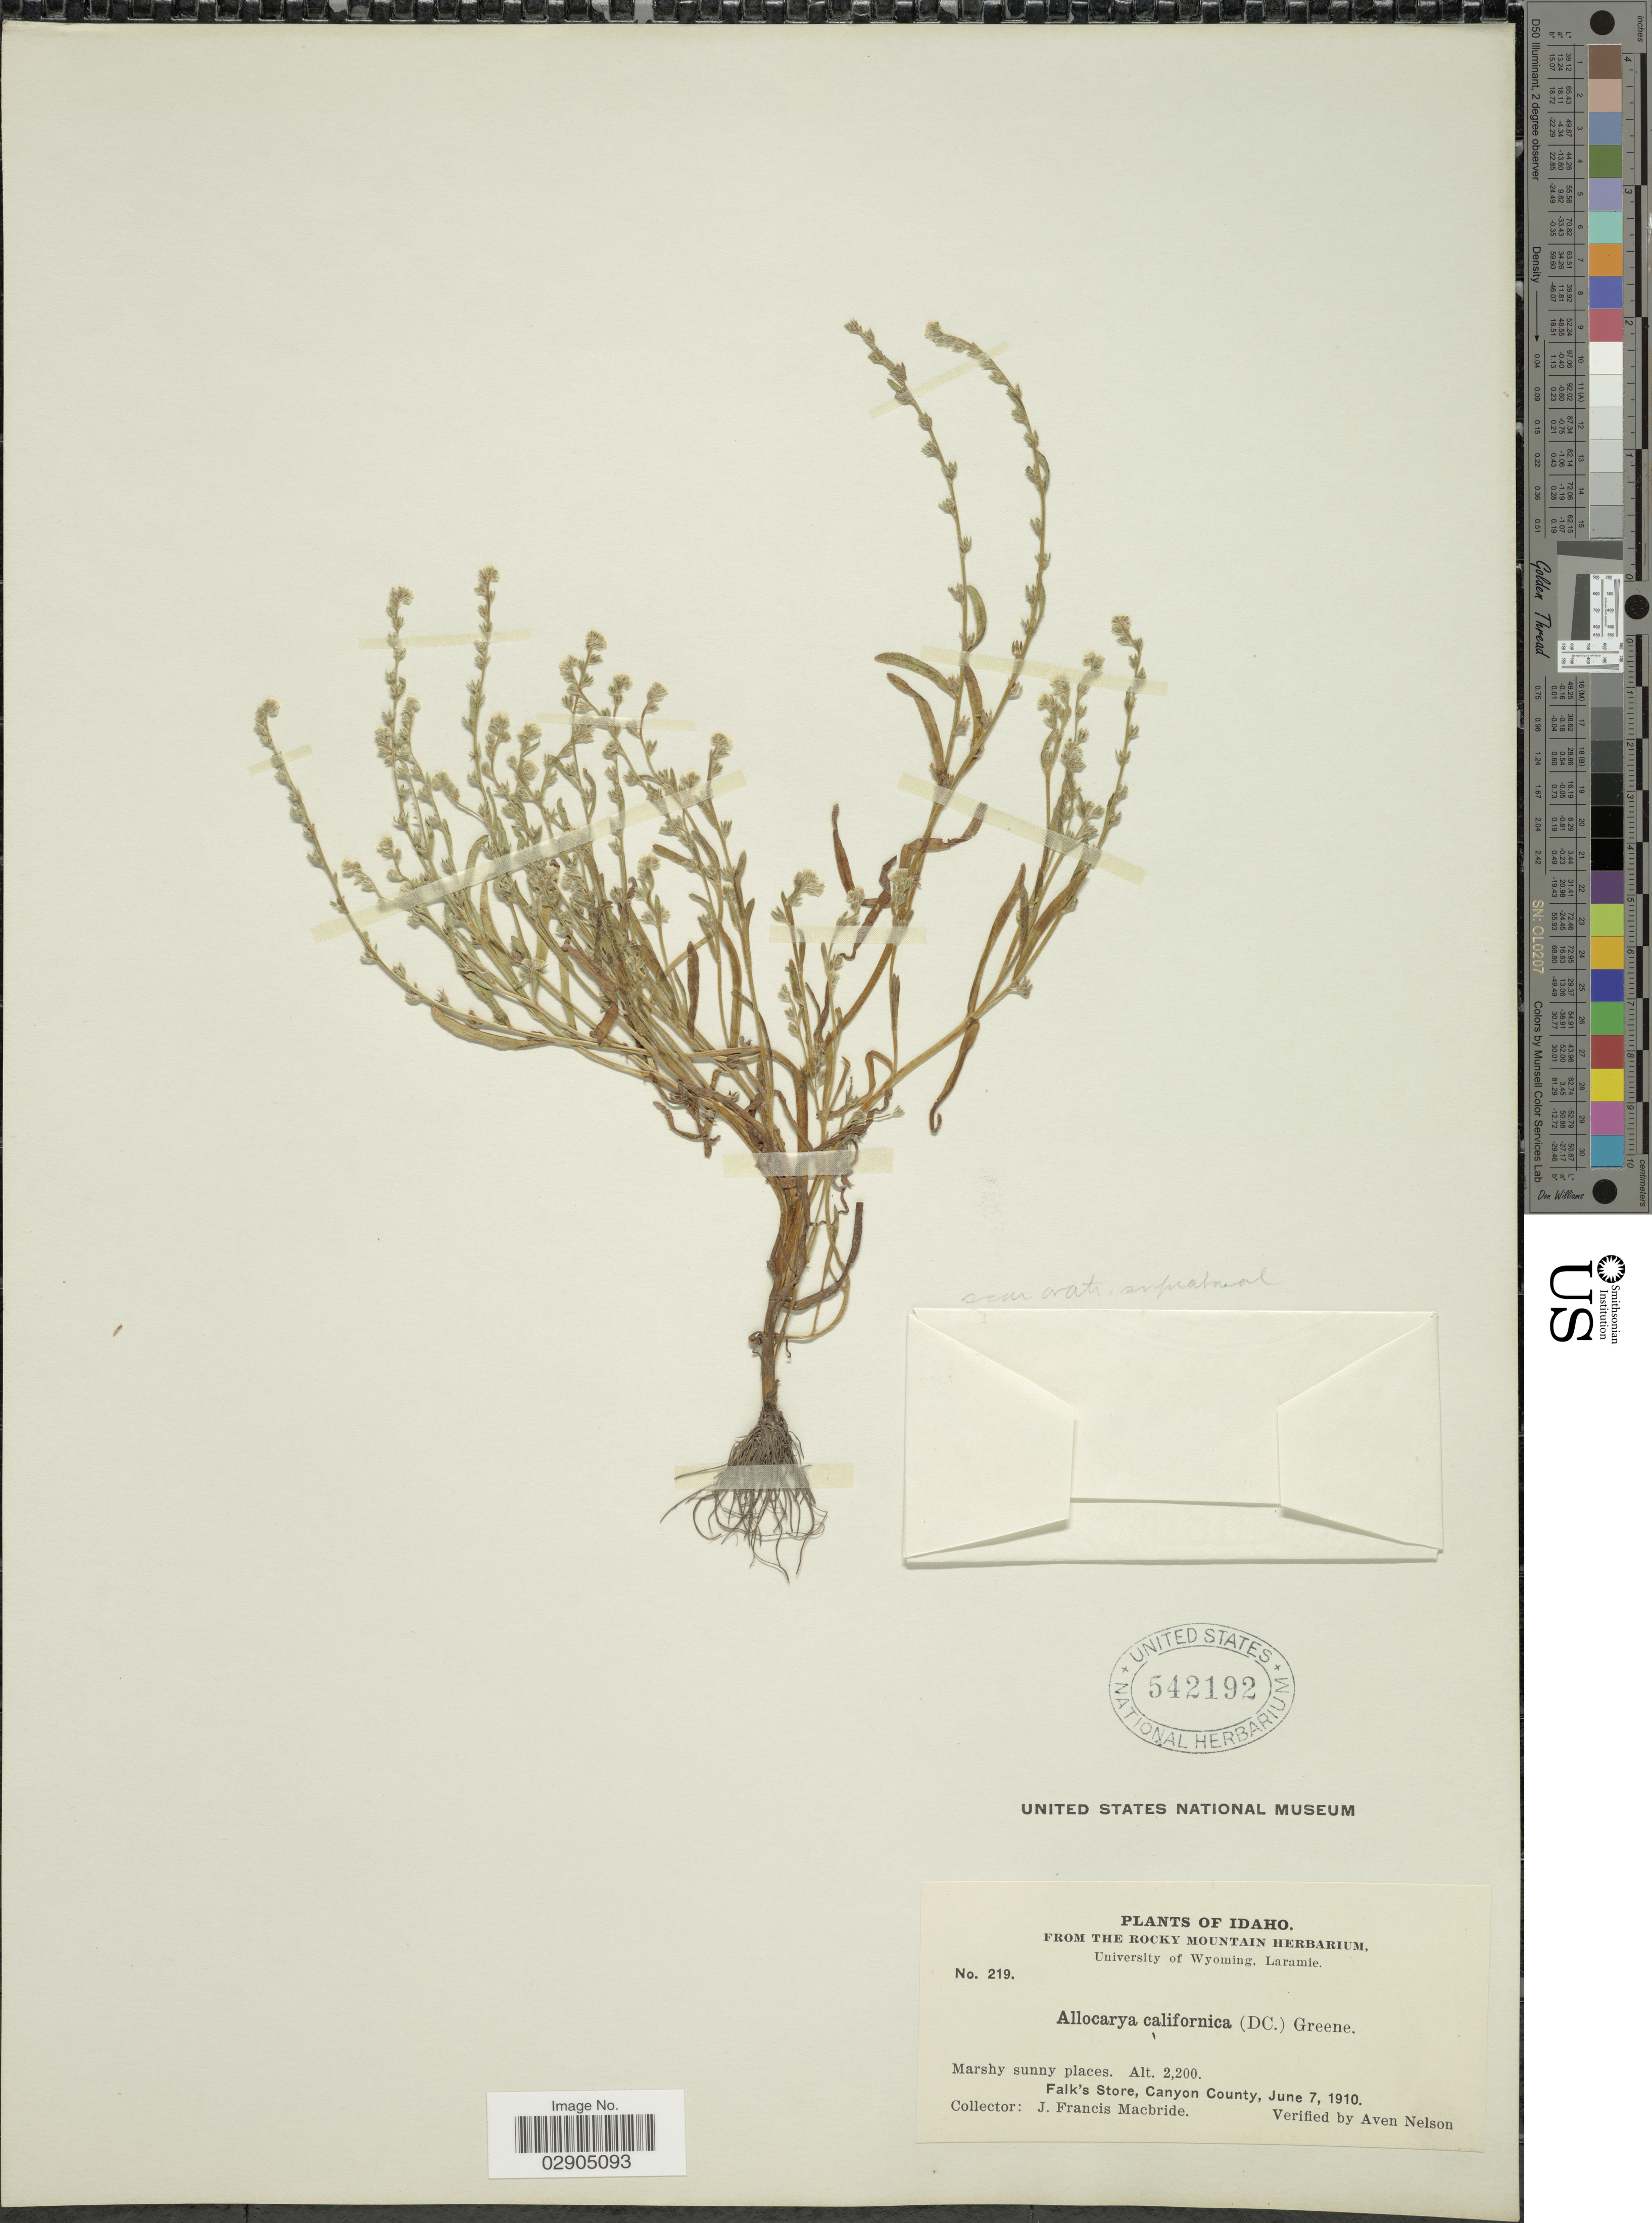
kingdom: Plantae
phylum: Tracheophyta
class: Magnoliopsida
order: Boraginales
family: Boraginaceae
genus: Allocarya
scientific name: Allocarya californica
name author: (Fisch. & C.A. Mey.) Greene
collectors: J. F. Macbride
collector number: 219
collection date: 1910-06-07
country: United States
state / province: Idaho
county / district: Canyon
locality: Falk's Store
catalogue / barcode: US 542192